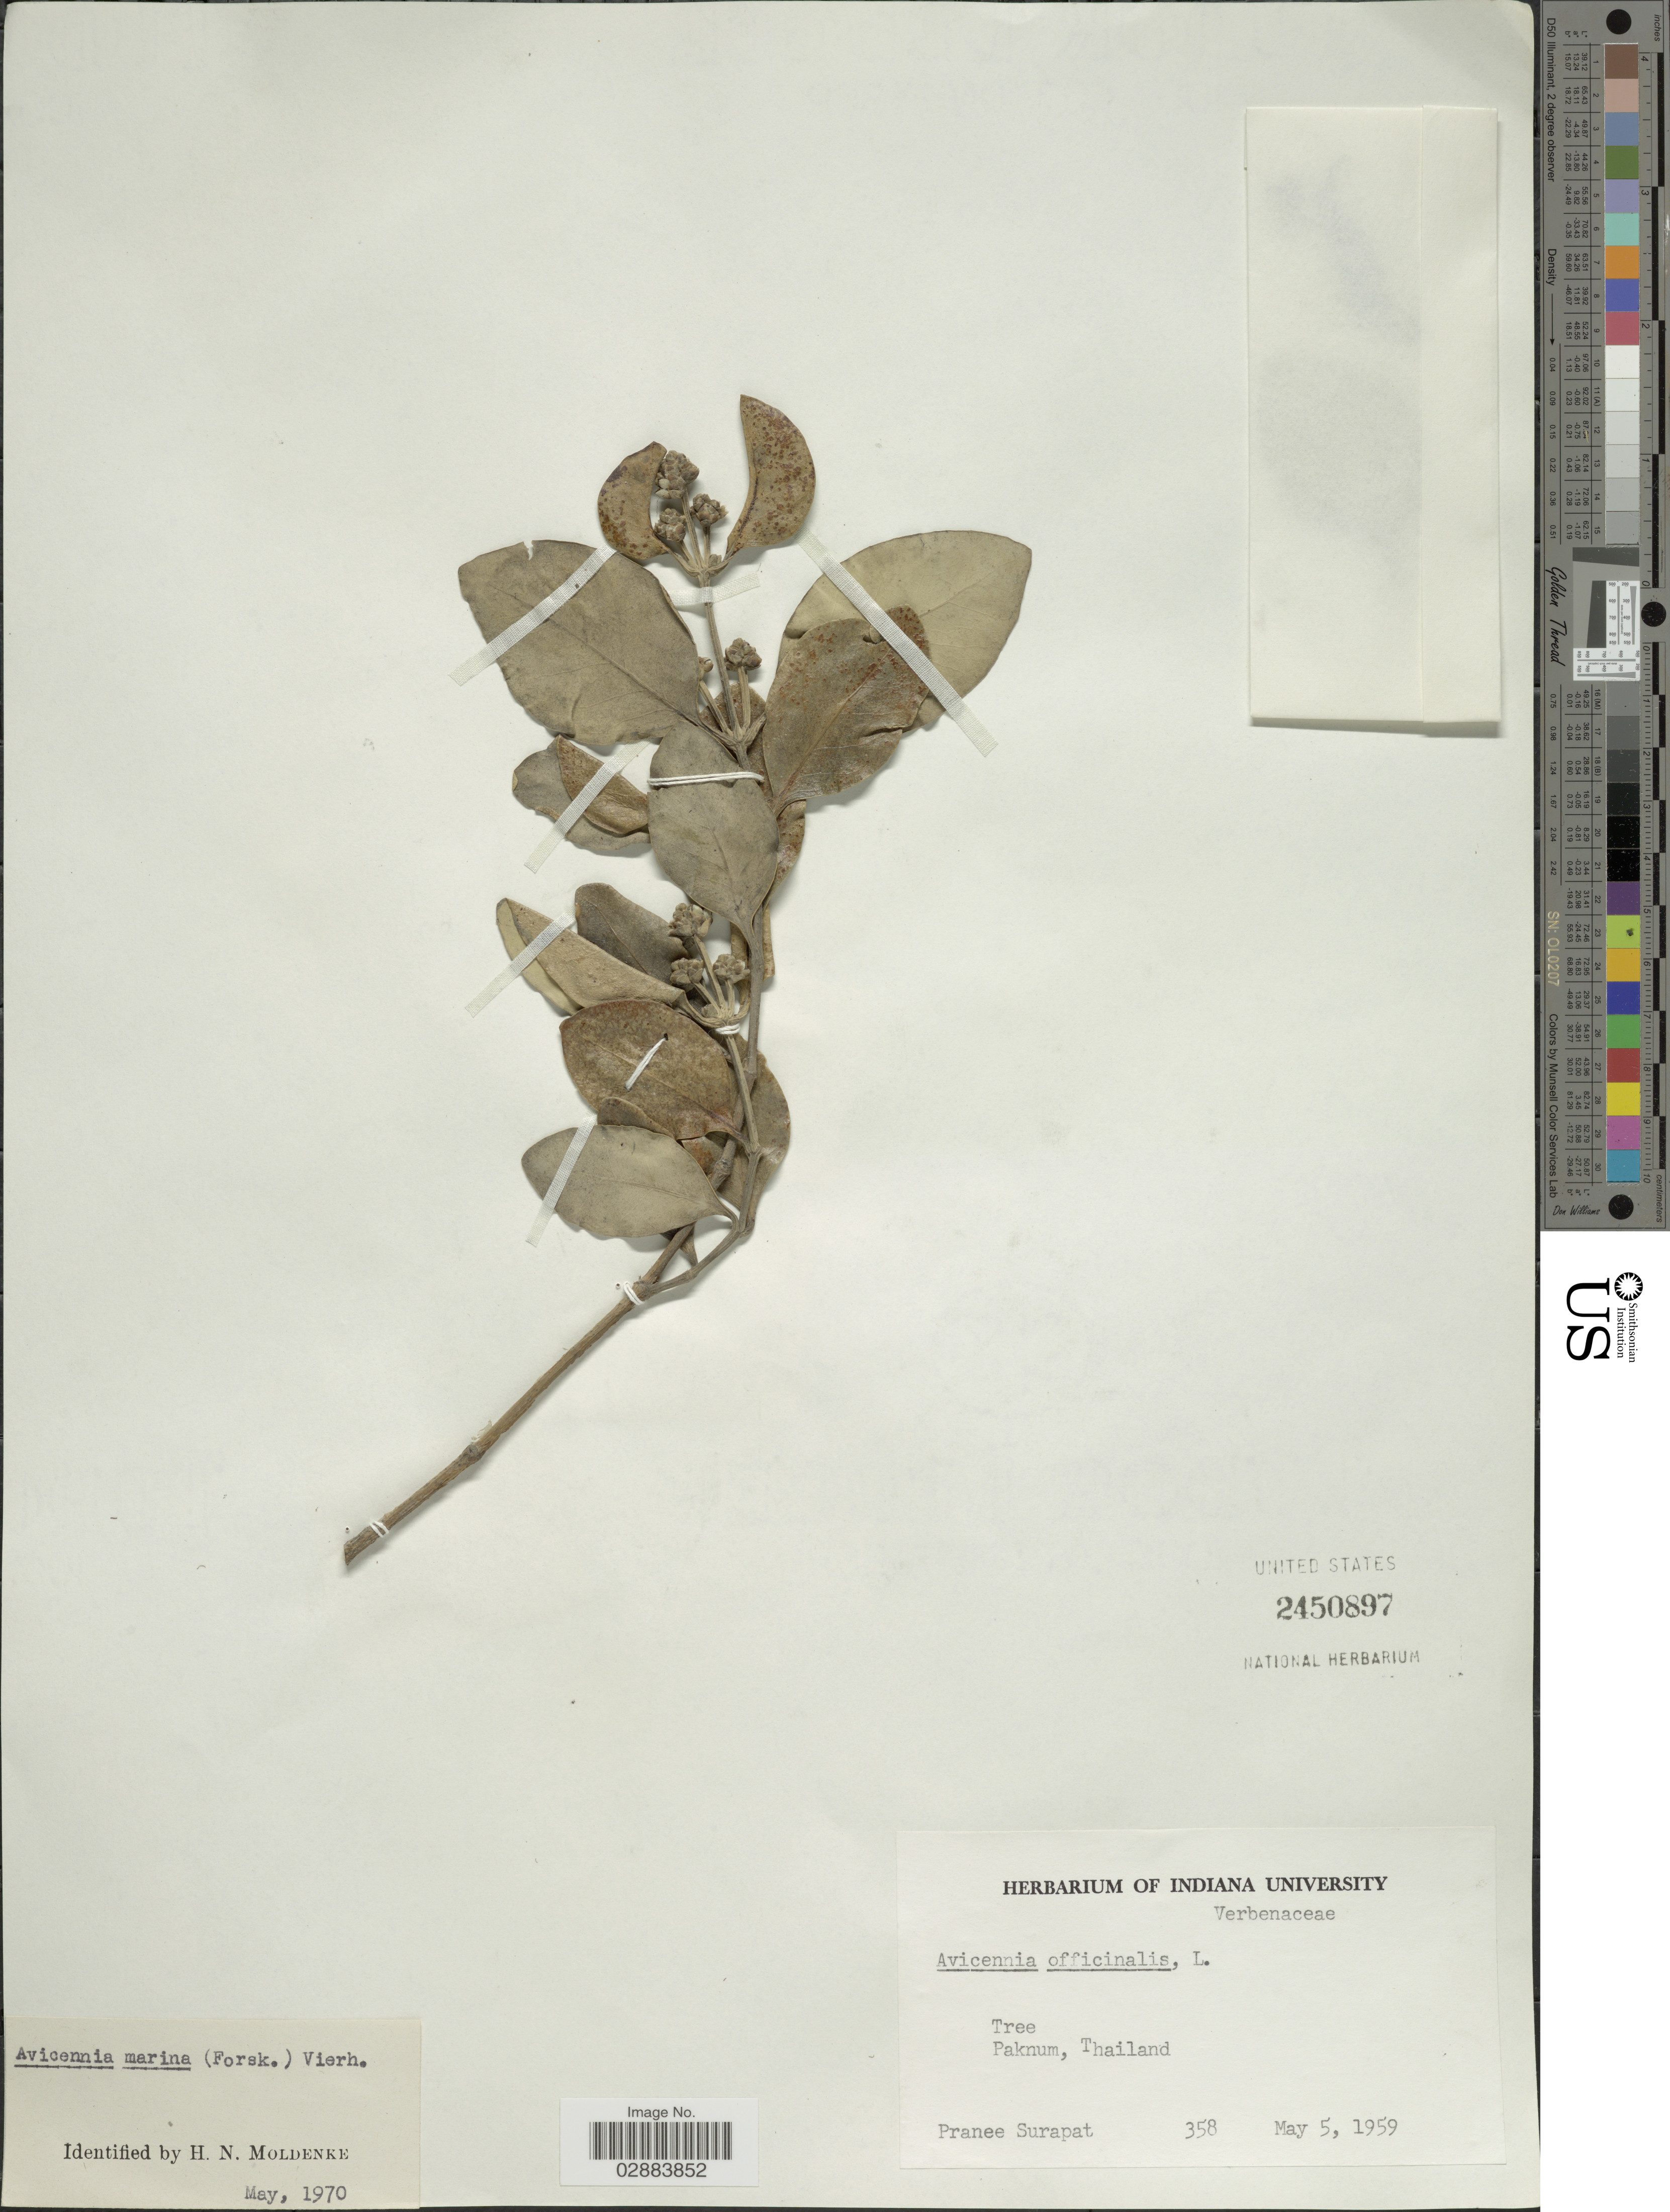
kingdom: Plantae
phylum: Tracheophyta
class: Magnoliopsida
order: Lamiales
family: Acanthaceae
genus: Avicennia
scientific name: Avicennia marina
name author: (Forssk.) Vierh.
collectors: P. Surapat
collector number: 358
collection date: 1959-05-05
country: Thailand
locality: Paknum.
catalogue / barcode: US 2450897